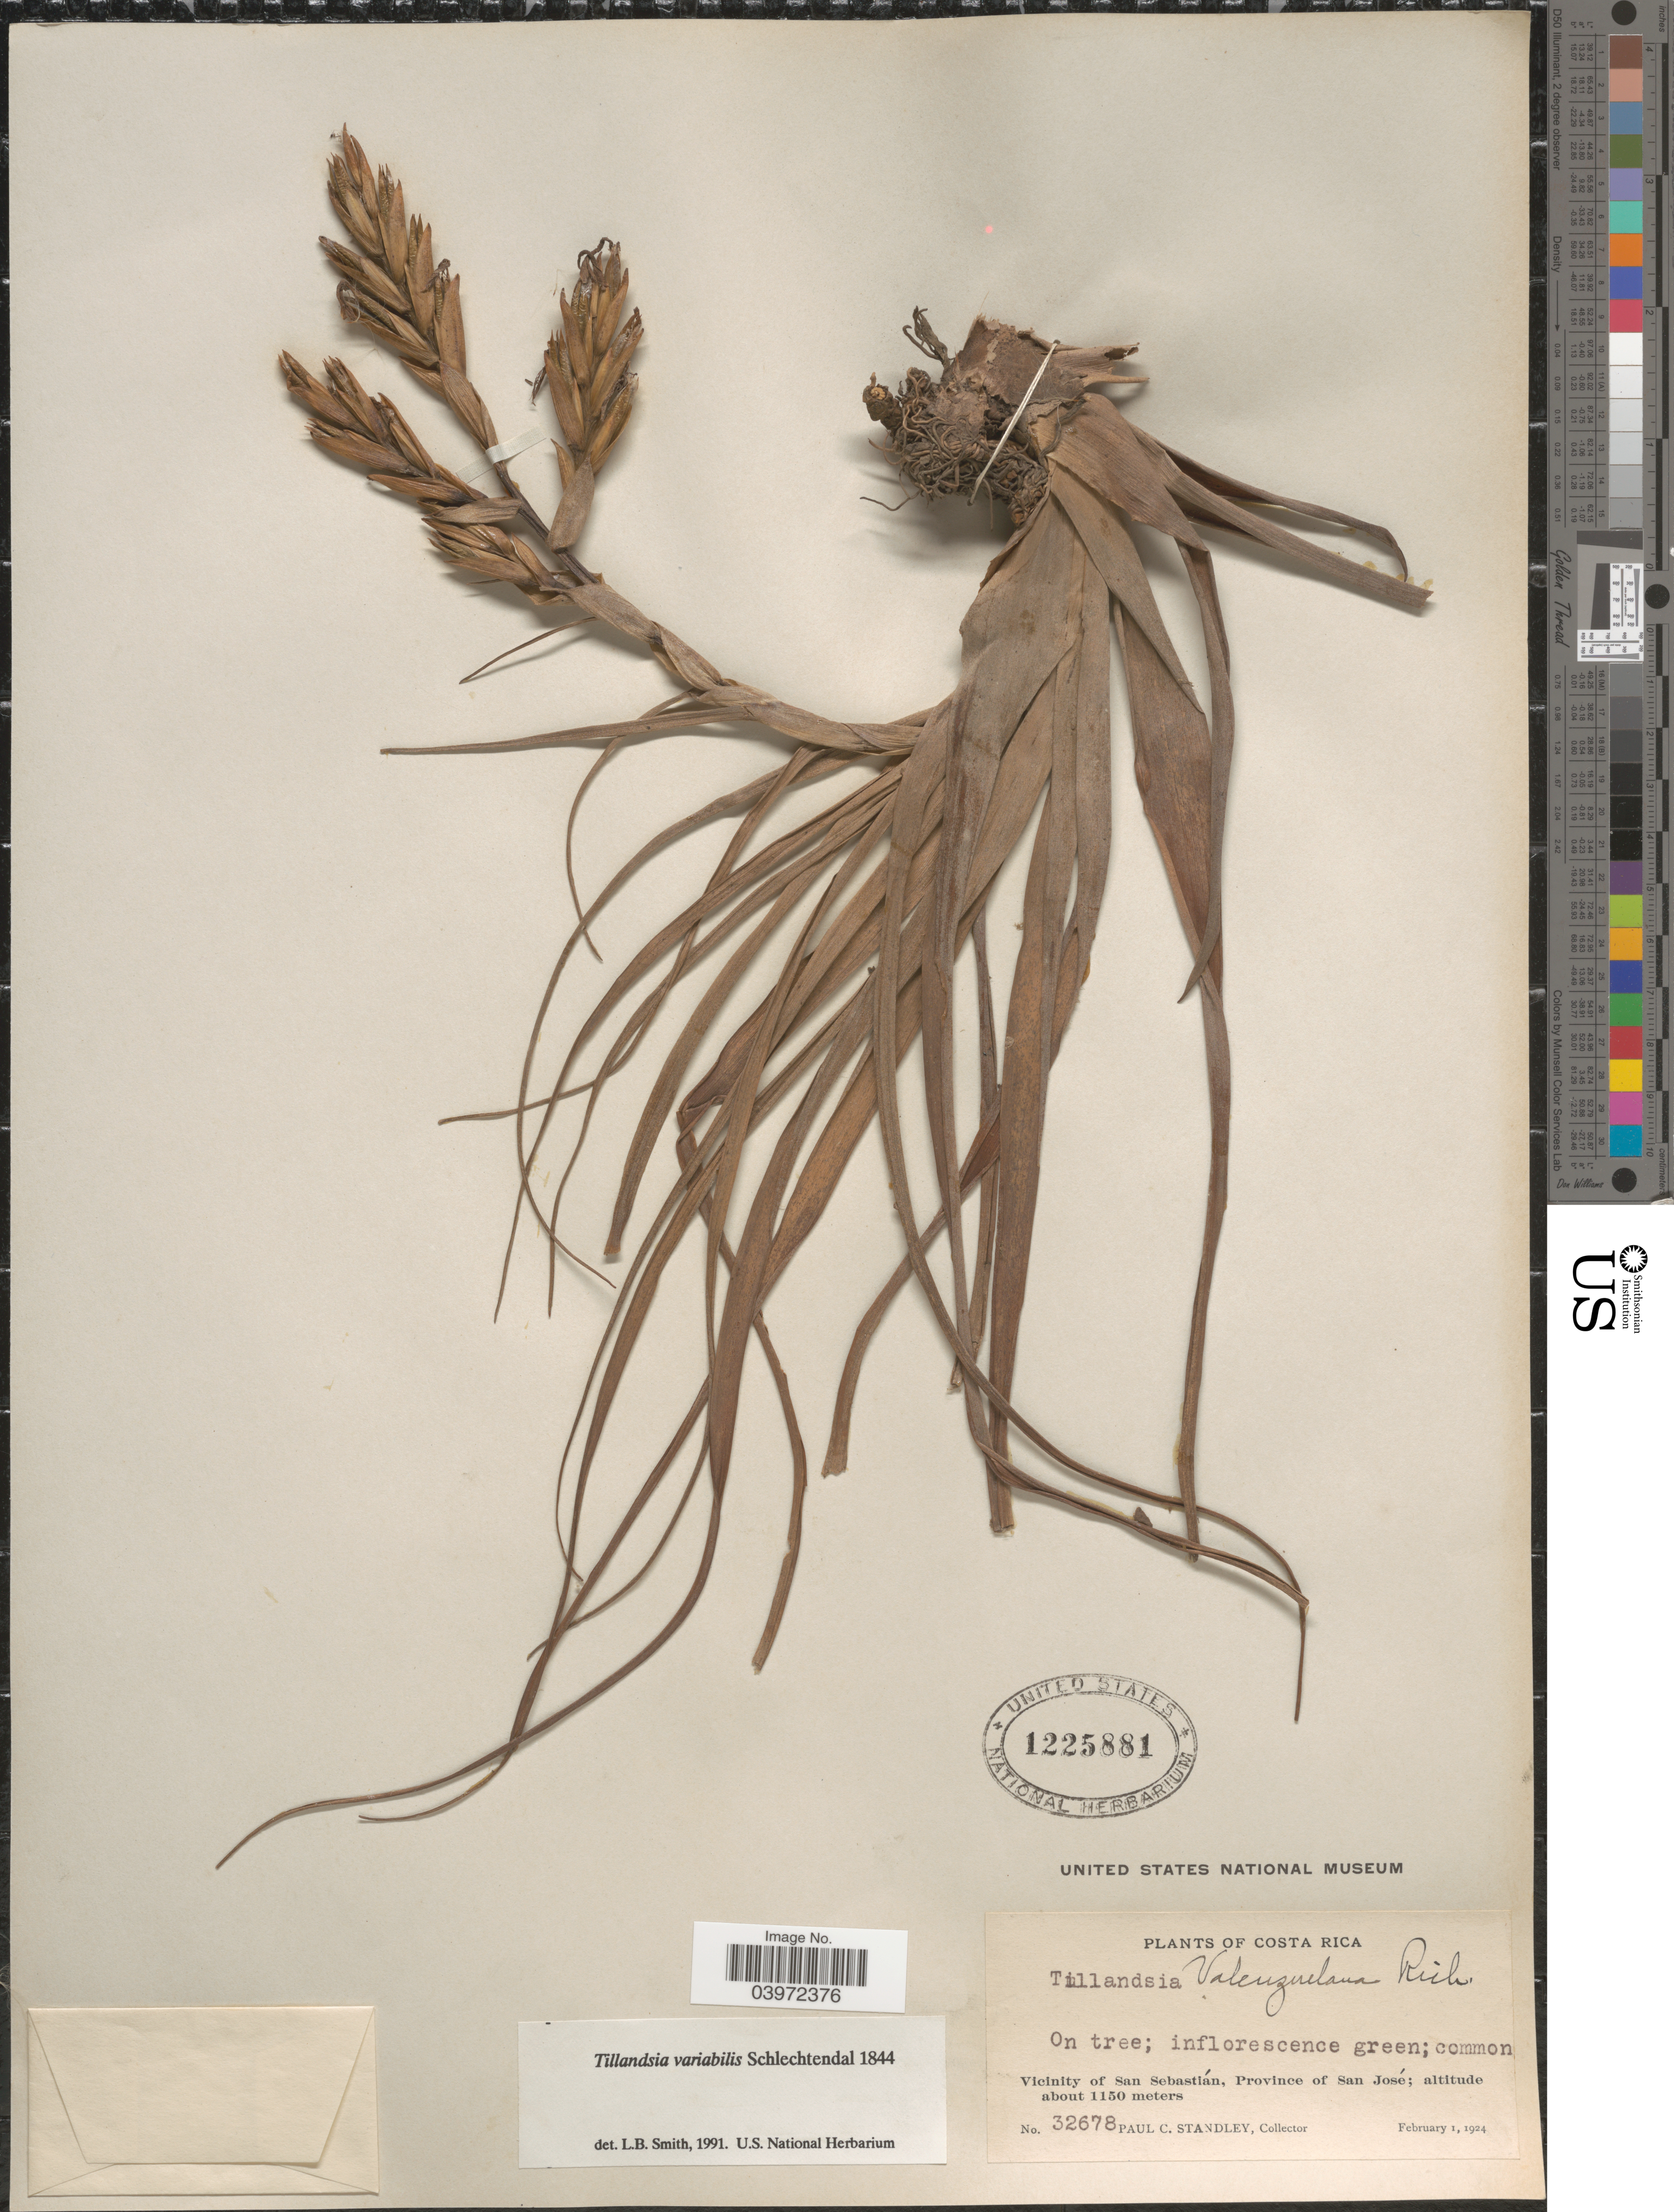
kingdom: Plantae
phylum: Tracheophyta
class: Liliopsida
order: Poales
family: Bromeliaceae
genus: Tillandsia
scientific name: Tillandsia variabilis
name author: Schltdl.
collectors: P. C. Standley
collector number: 32678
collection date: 1924-02-01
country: Costa Rica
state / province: San José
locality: Vicinity of San Sebastián.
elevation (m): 1150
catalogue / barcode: US 1225881